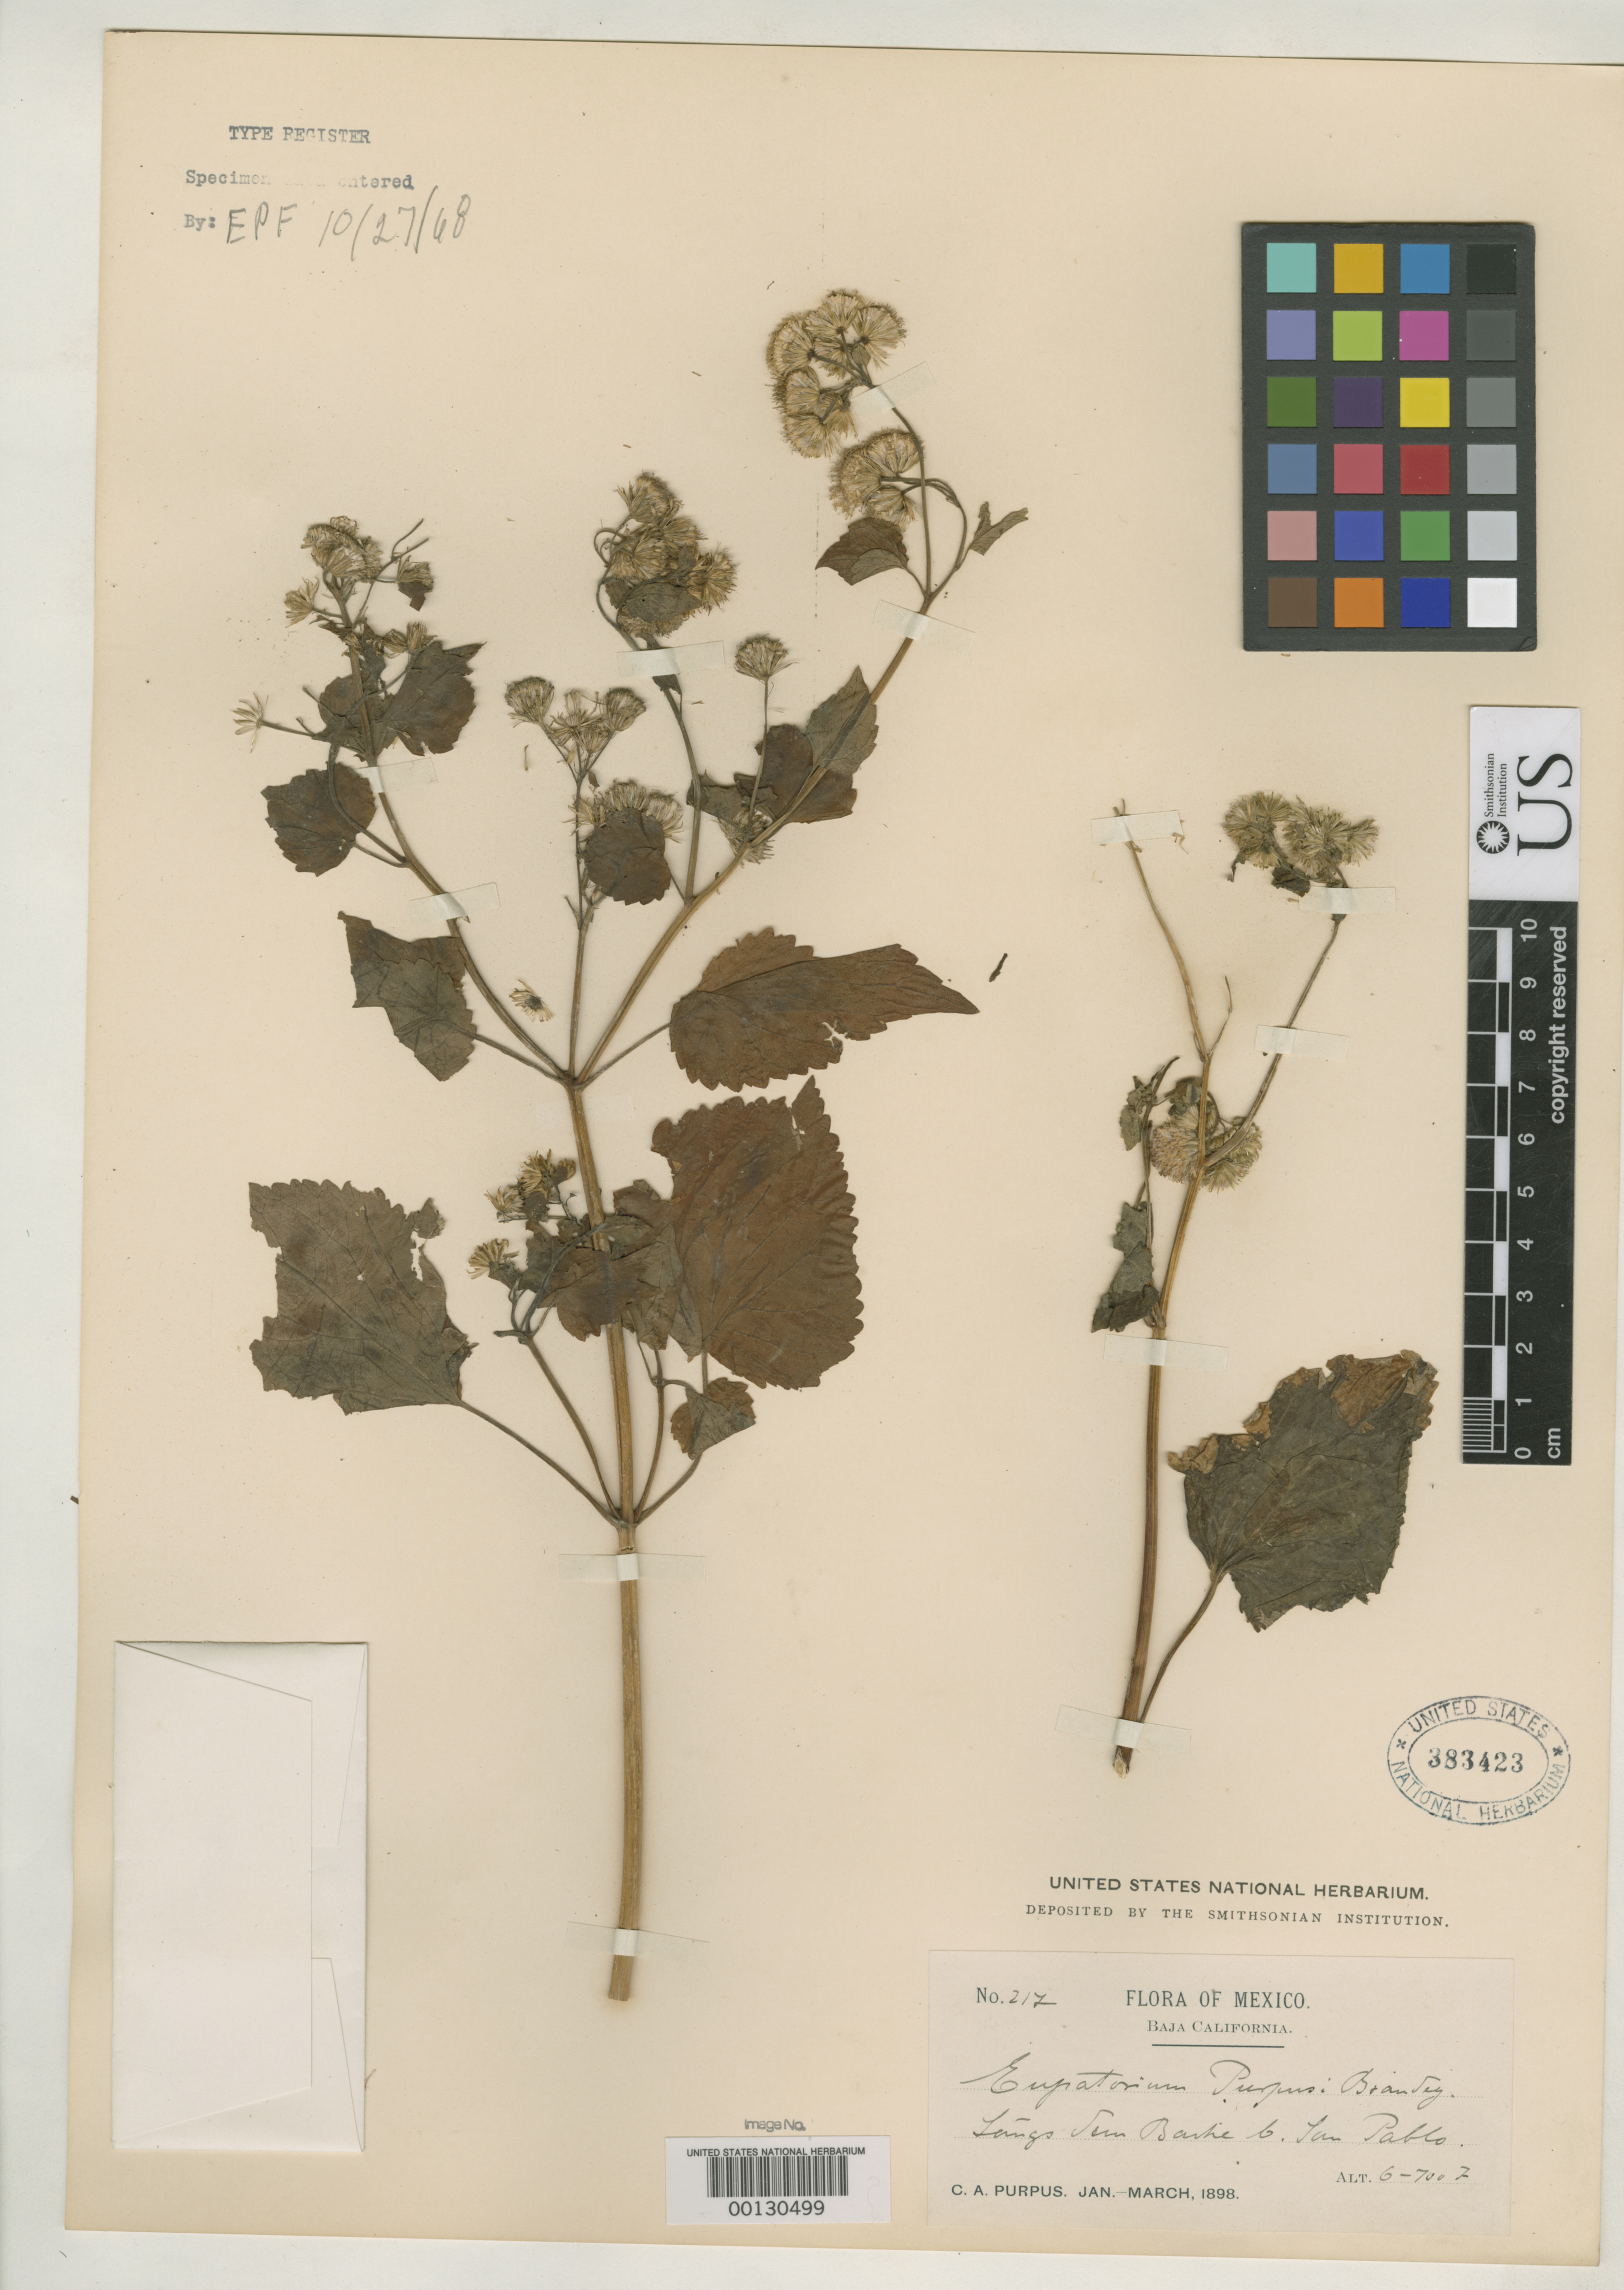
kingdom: Plantae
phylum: Tracheophyta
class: Magnoliopsida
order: Asterales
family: Asteraceae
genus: Eupatorium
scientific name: Eupatorium purpusii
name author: Brandegee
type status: Isosyntype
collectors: C. A. Purpus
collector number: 217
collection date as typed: Jan 1898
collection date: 1898-01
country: Mexico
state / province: Baja California Sur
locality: San Pablo.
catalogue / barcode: US 383423